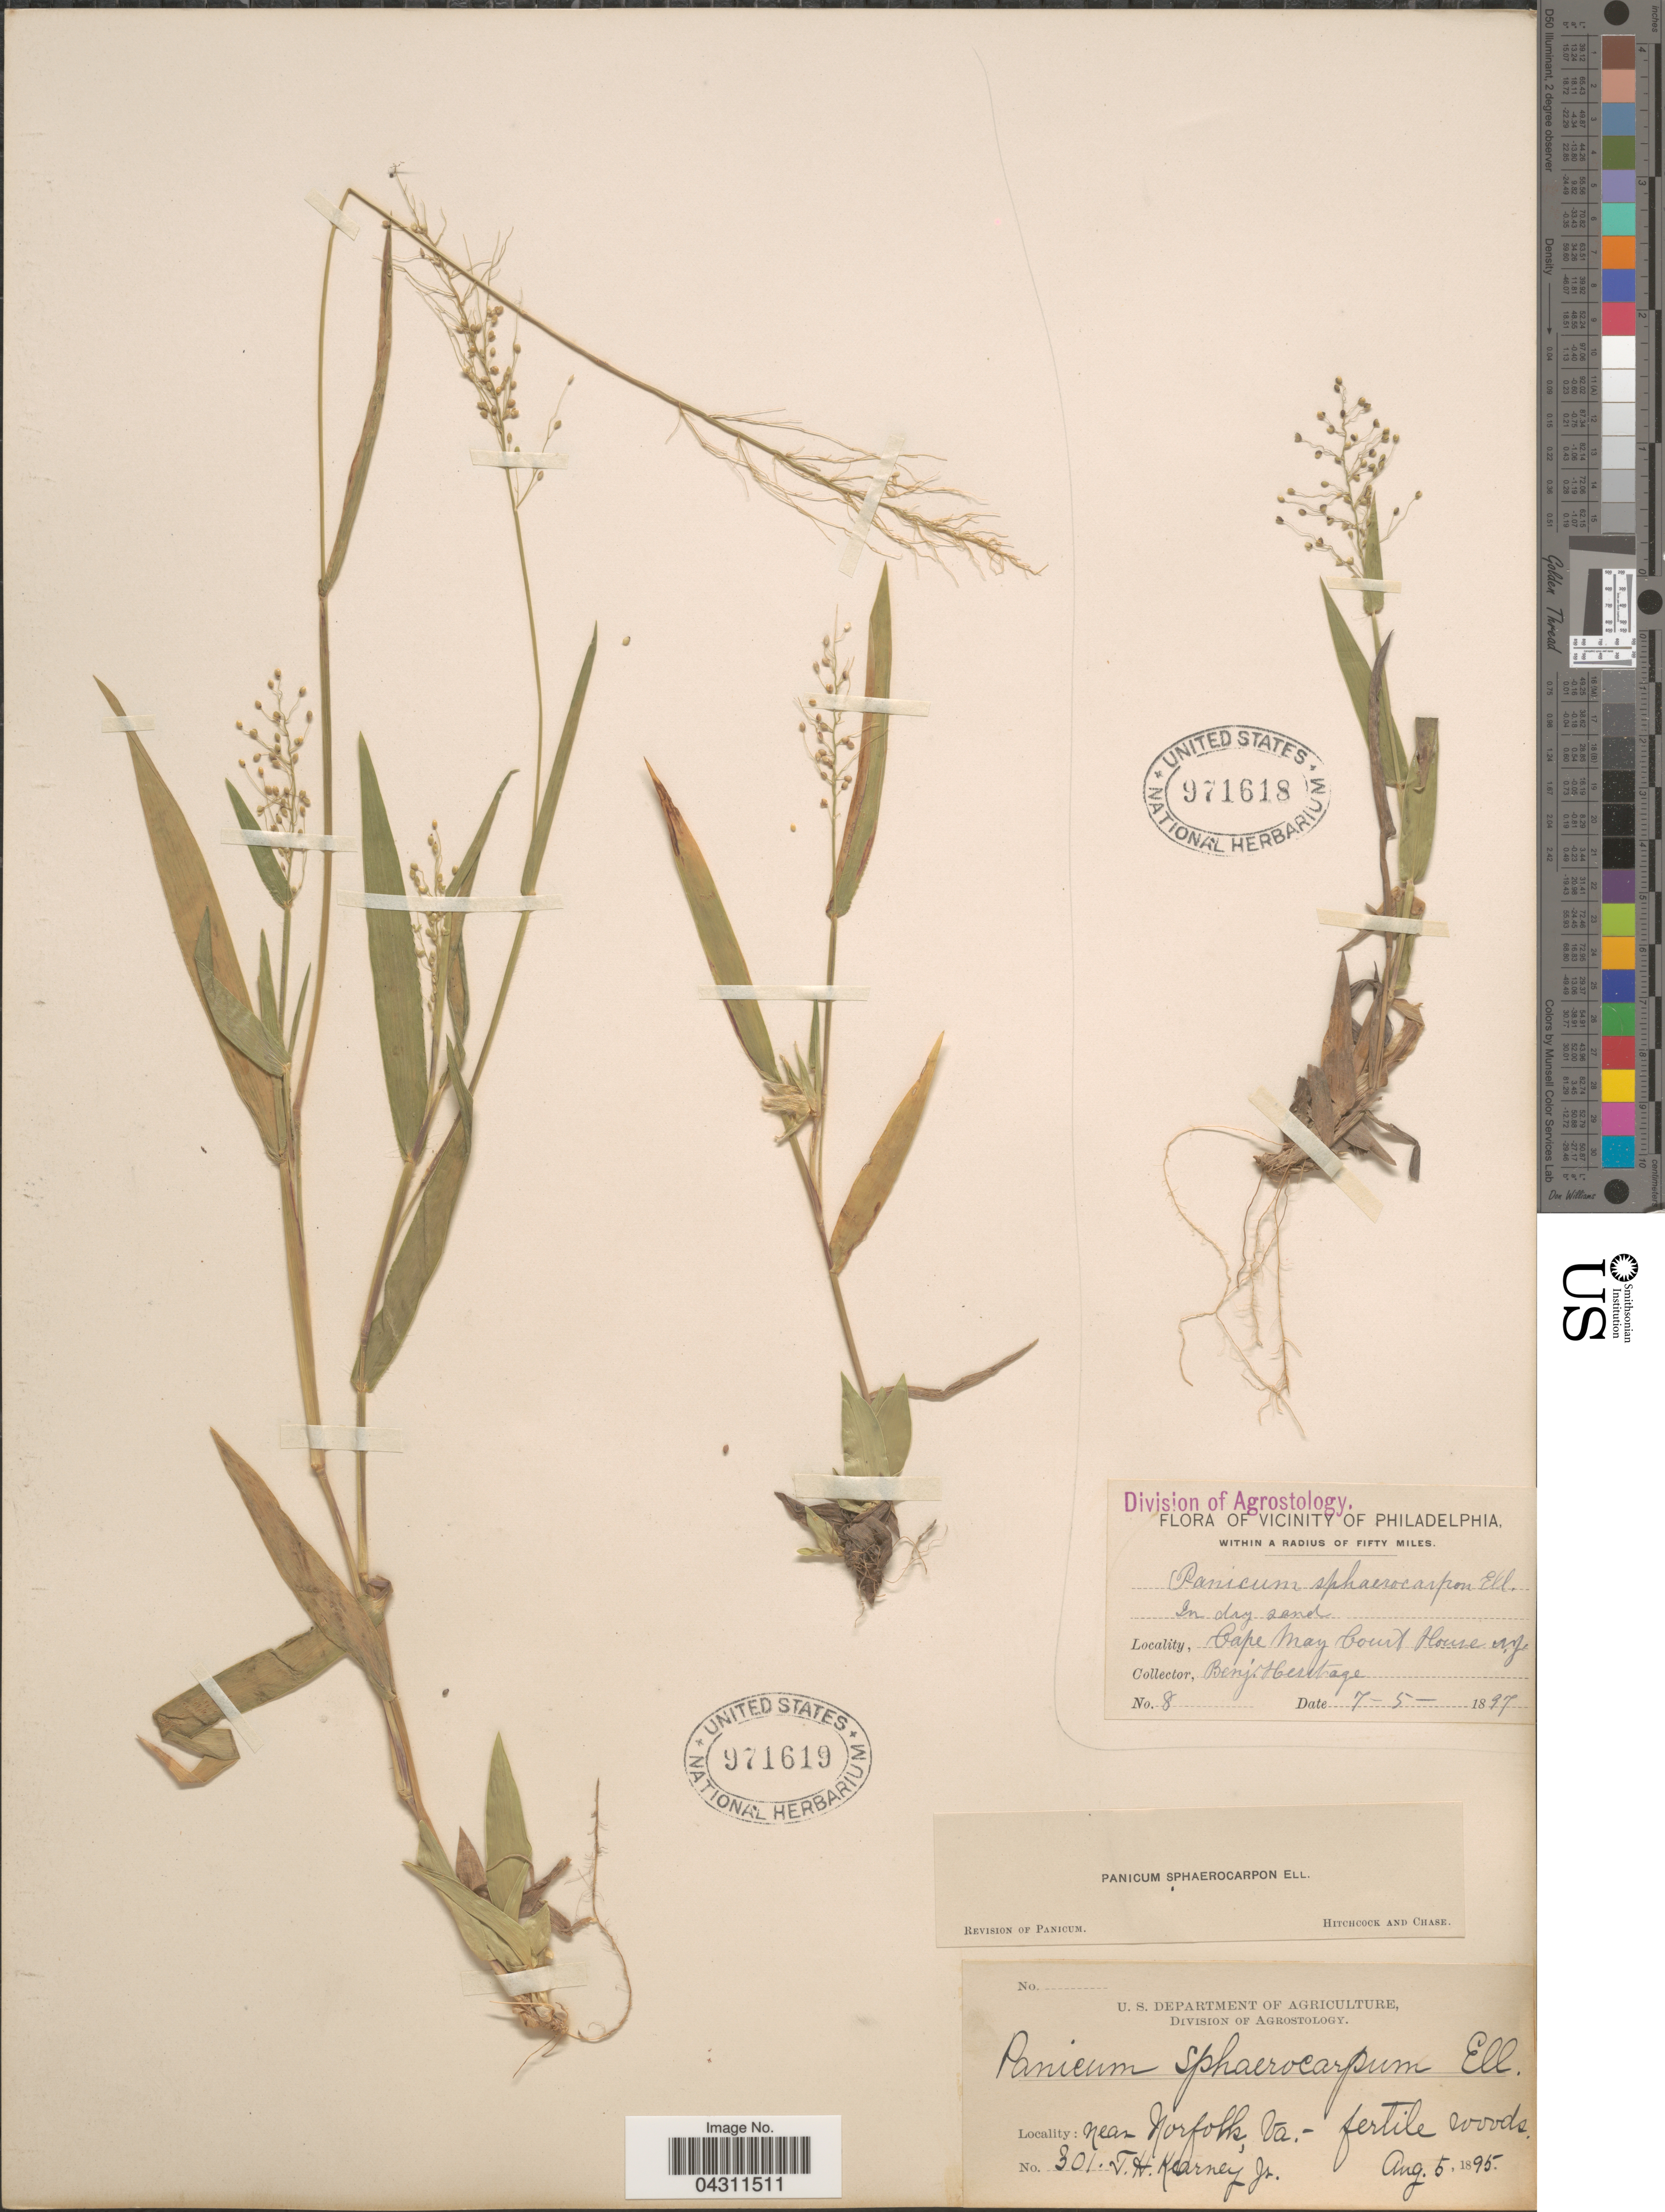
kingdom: Plantae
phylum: Tracheophyta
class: Liliopsida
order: Poales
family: Poaceae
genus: Dichanthelium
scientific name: Dichanthelium sphaerocarpon var. sphaerocarpon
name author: (Elliott) Gould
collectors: Benj. Heritage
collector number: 8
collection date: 1897-07-05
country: United States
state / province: New Jersey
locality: In dry sand. Cape May Court House.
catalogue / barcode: US 971618